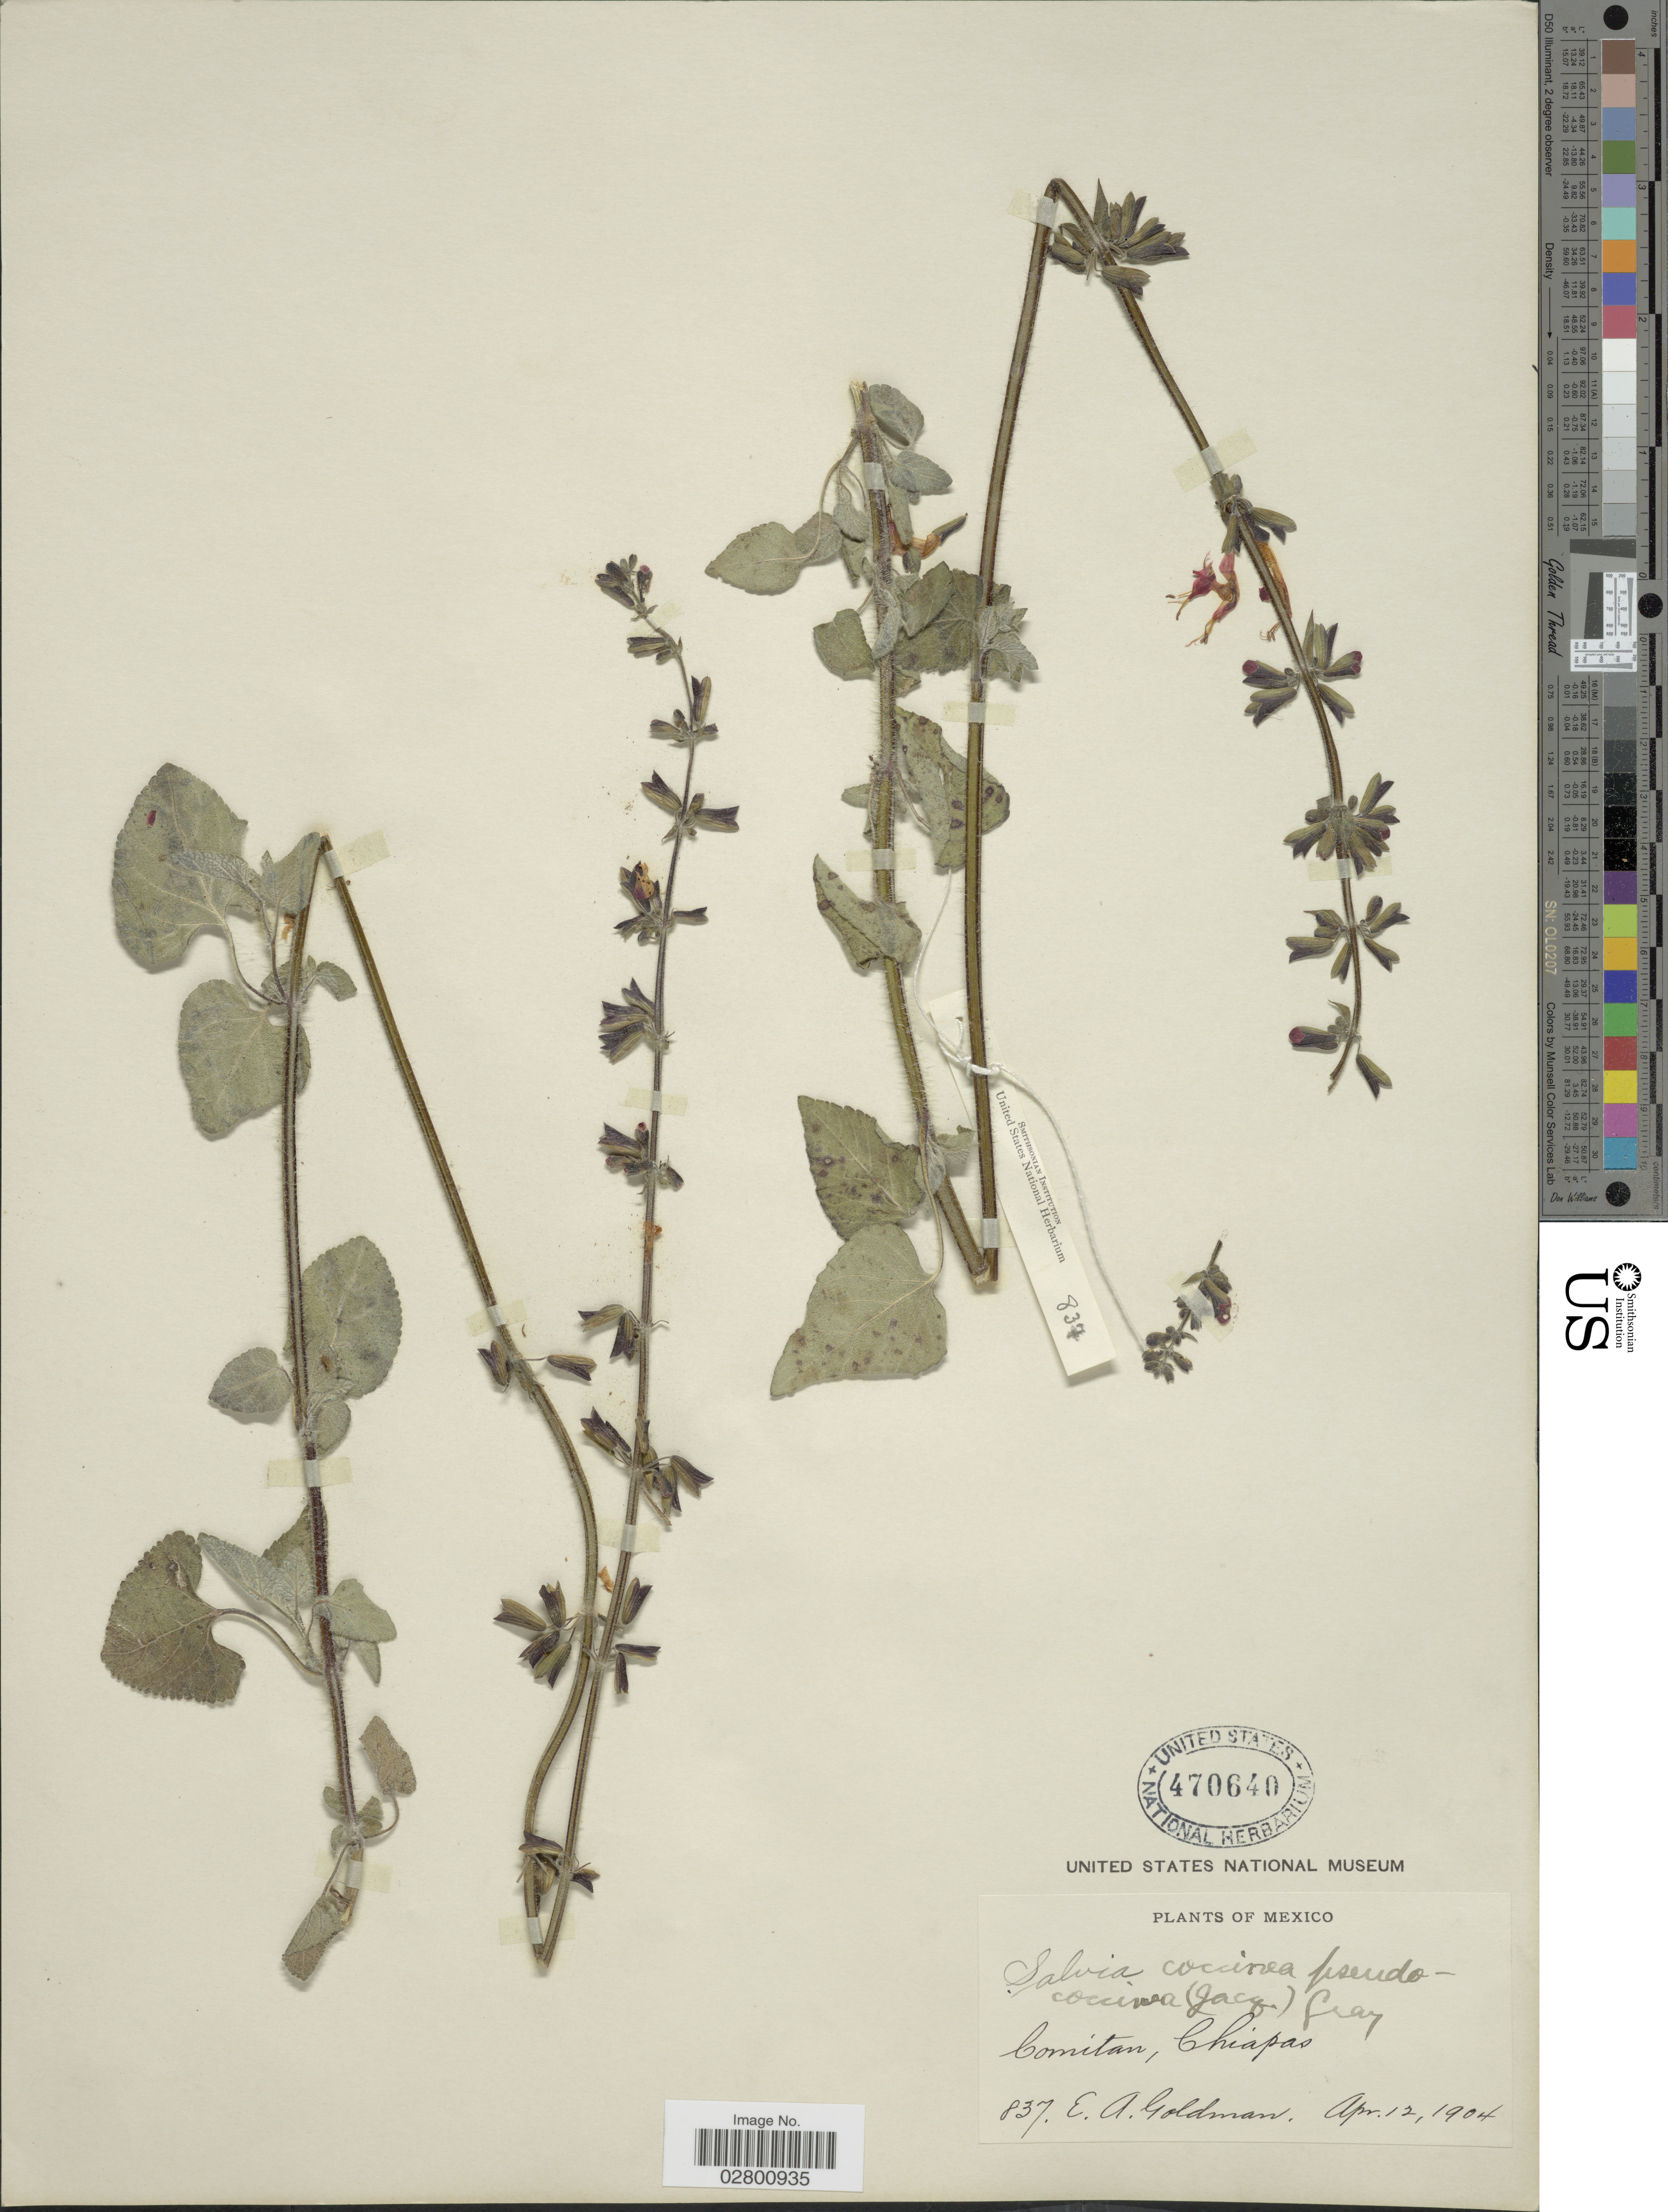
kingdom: Plantae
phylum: Tracheophyta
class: Magnoliopsida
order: Lamiales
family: Lamiaceae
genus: Salvia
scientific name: Salvia coccinea 'Naples Lavender'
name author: L. f. ex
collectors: E. A. Goldman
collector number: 837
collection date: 1904-04-12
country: Mexico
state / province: Chiapas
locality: Comitan.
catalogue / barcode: US 470640